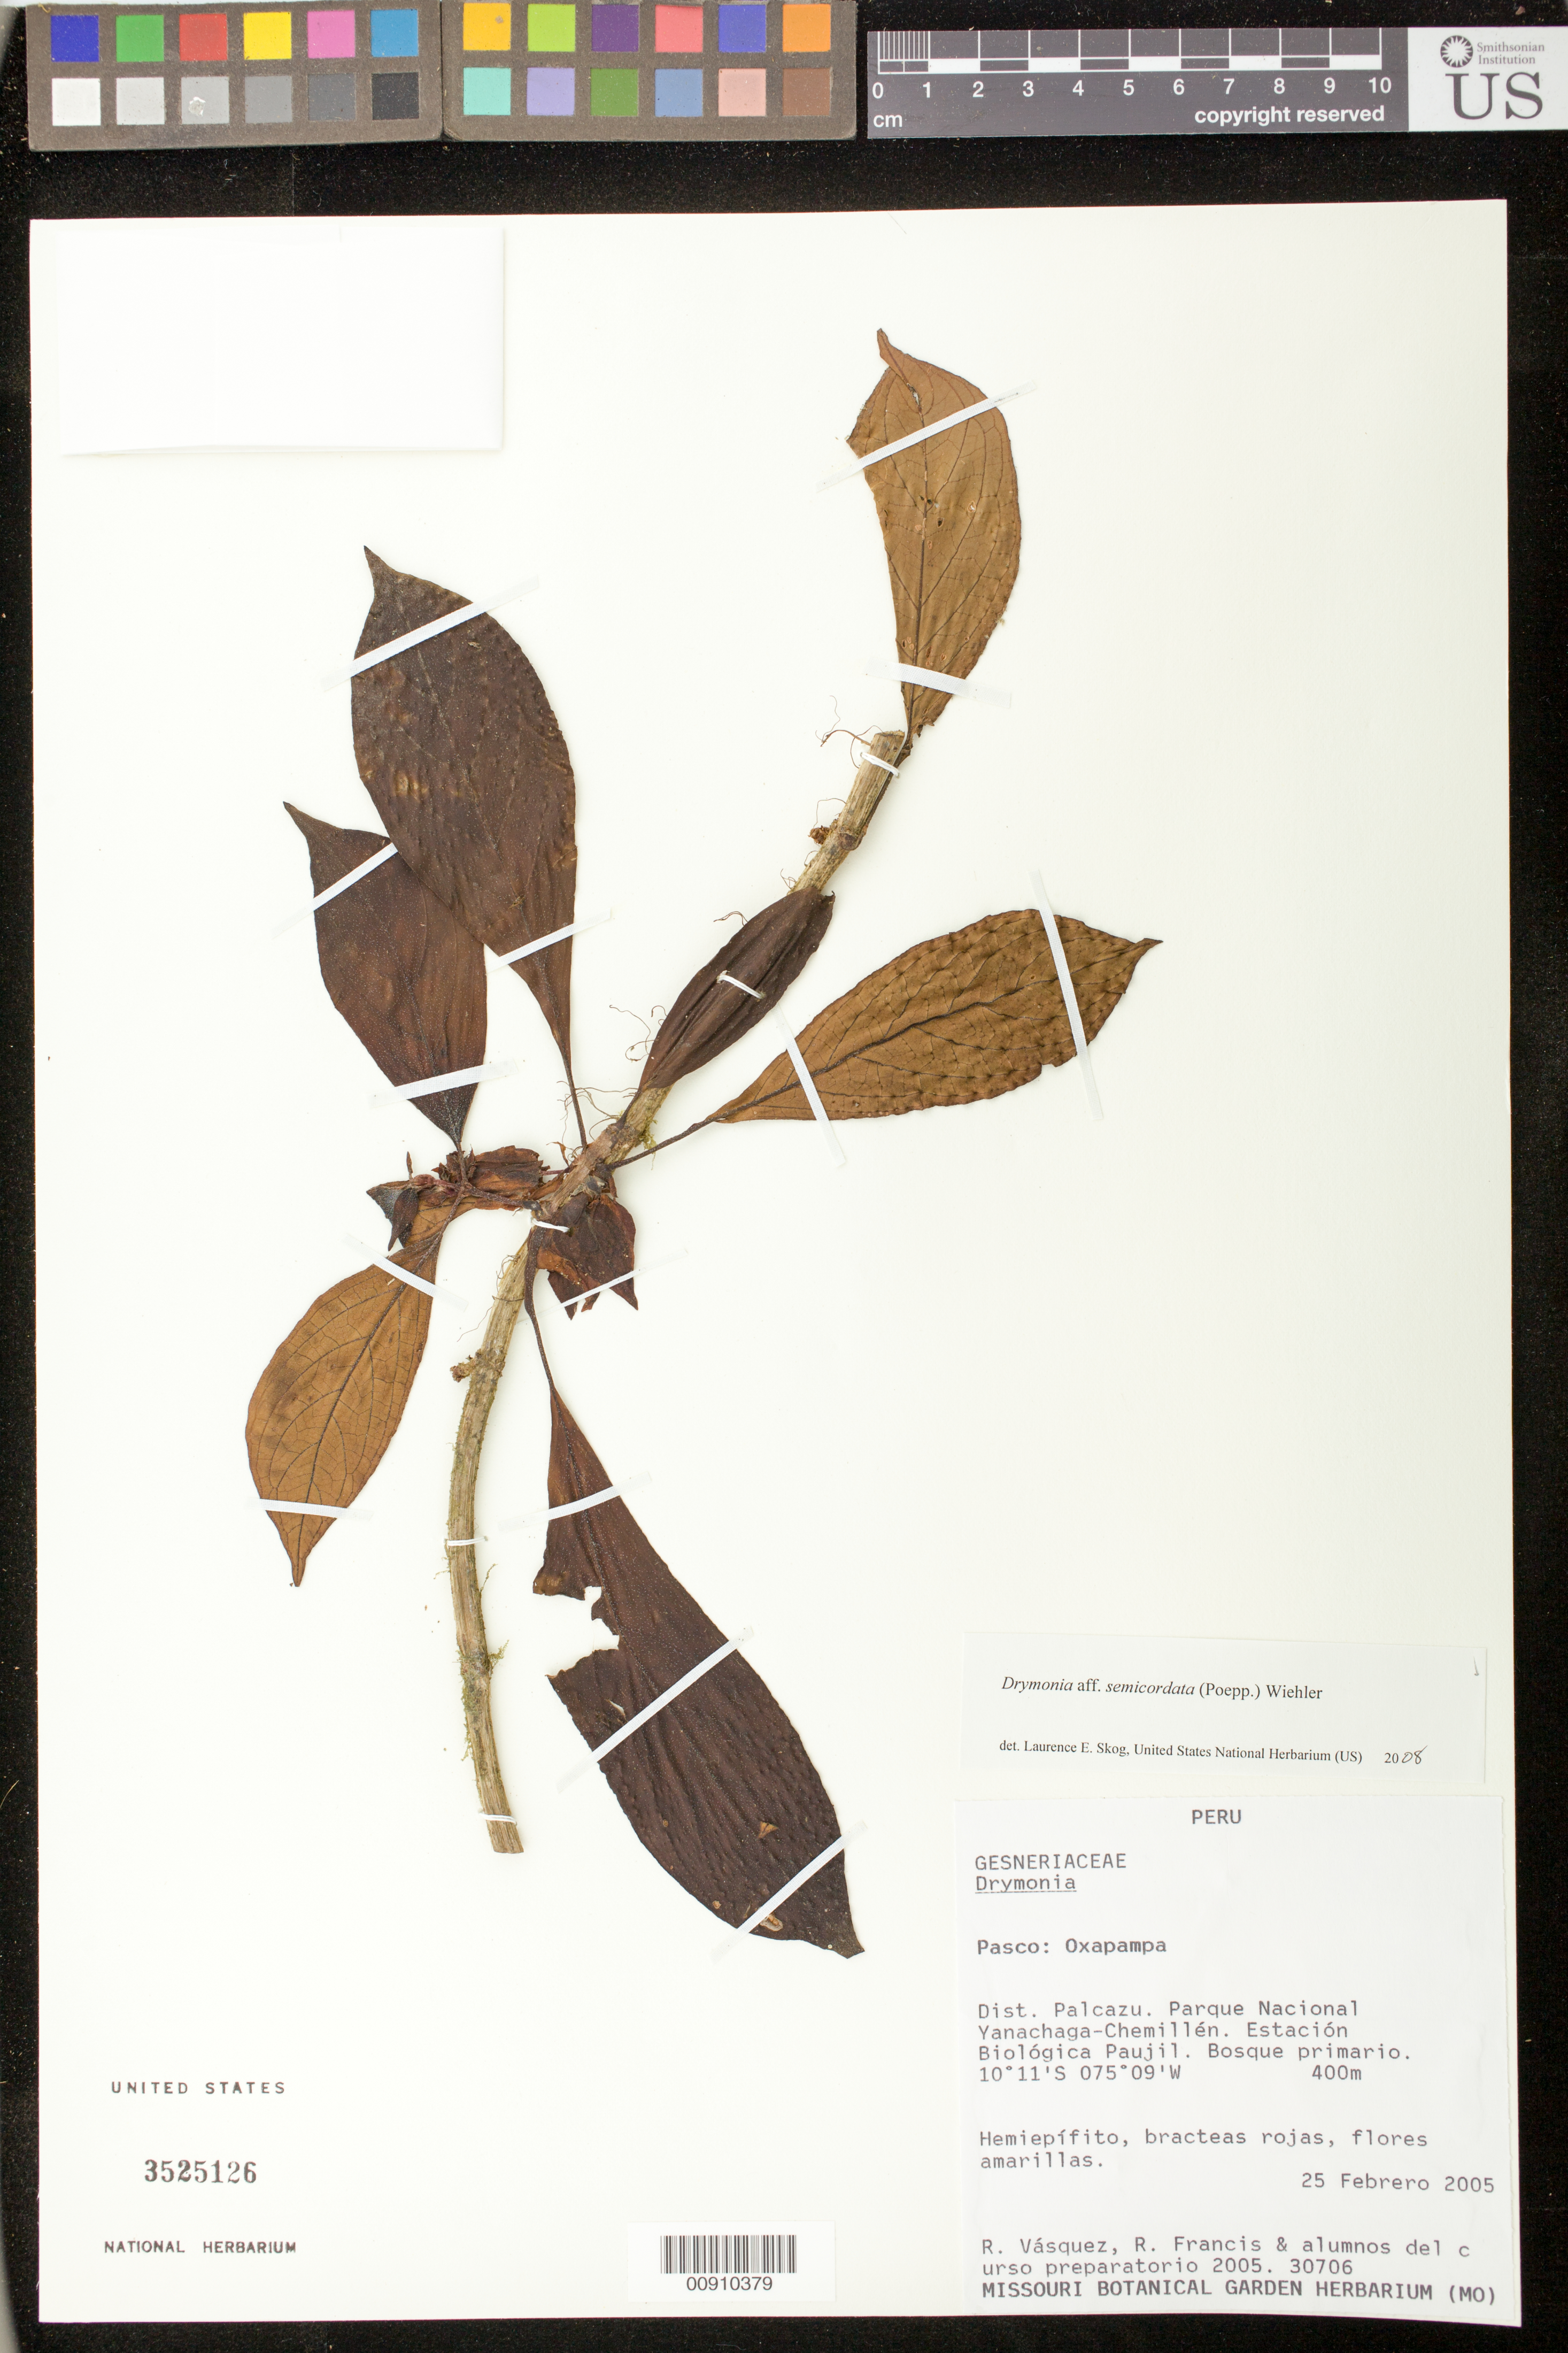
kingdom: Plantae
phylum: Tracheophyta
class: Magnoliopsida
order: Lamiales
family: Gesneriaceae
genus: Drymonia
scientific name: Drymonia semicordata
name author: (Poepp.) Wiehler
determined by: Skog, Laurence E.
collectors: R. Vásquez & et al.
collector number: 30706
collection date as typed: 25 Feb 2005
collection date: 2005-02-25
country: Peru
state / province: Pasco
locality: Pasco: Oxapampa. Dist. Palcazu. Parque nacional Yanachaga-Chemillén. Estación Biológica Paujil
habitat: Bosque primario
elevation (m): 400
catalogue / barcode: US 3525126